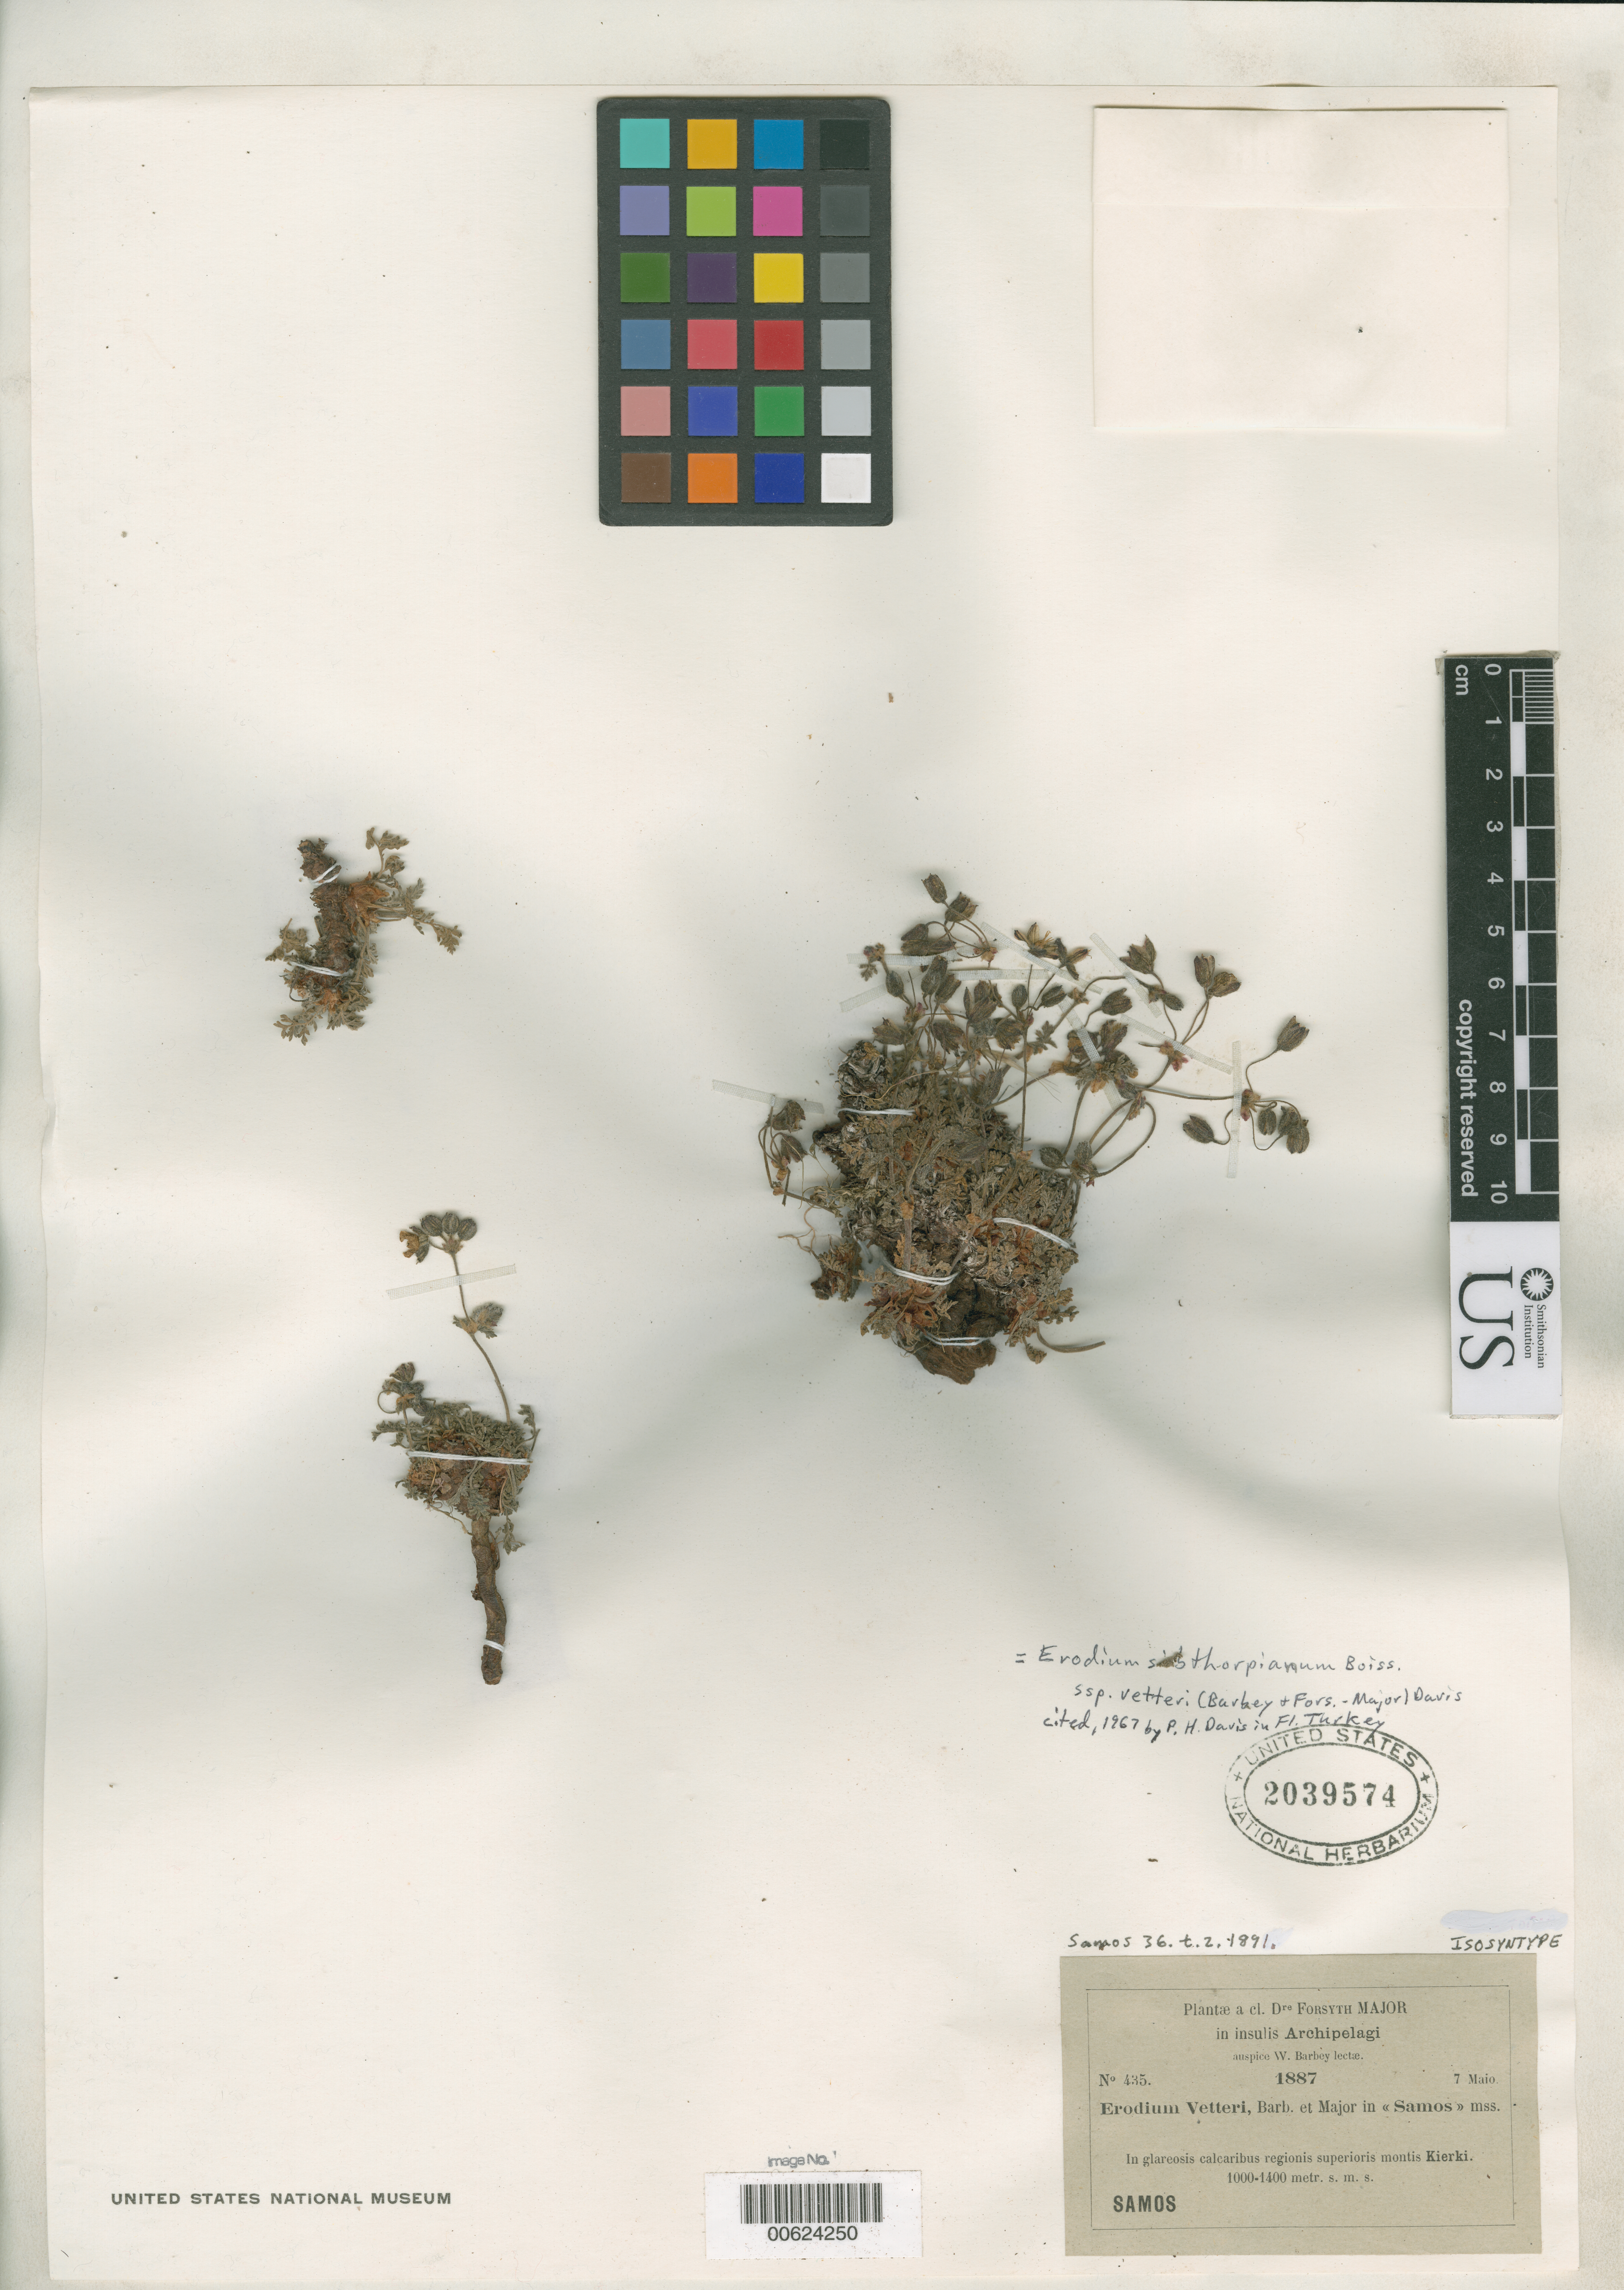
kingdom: Plantae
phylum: Tracheophyta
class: Magnoliopsida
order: Geraniales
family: Geraniaceae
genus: Erodium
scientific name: Erodium vetteri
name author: Barbey & Fors.-Major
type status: Isosyntype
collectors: W. Barbey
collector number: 435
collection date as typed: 07 May 1887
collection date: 1887-05-07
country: Greece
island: Samos Island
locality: Kierki Mt [Dodecanese Is.]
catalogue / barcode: US 2039574